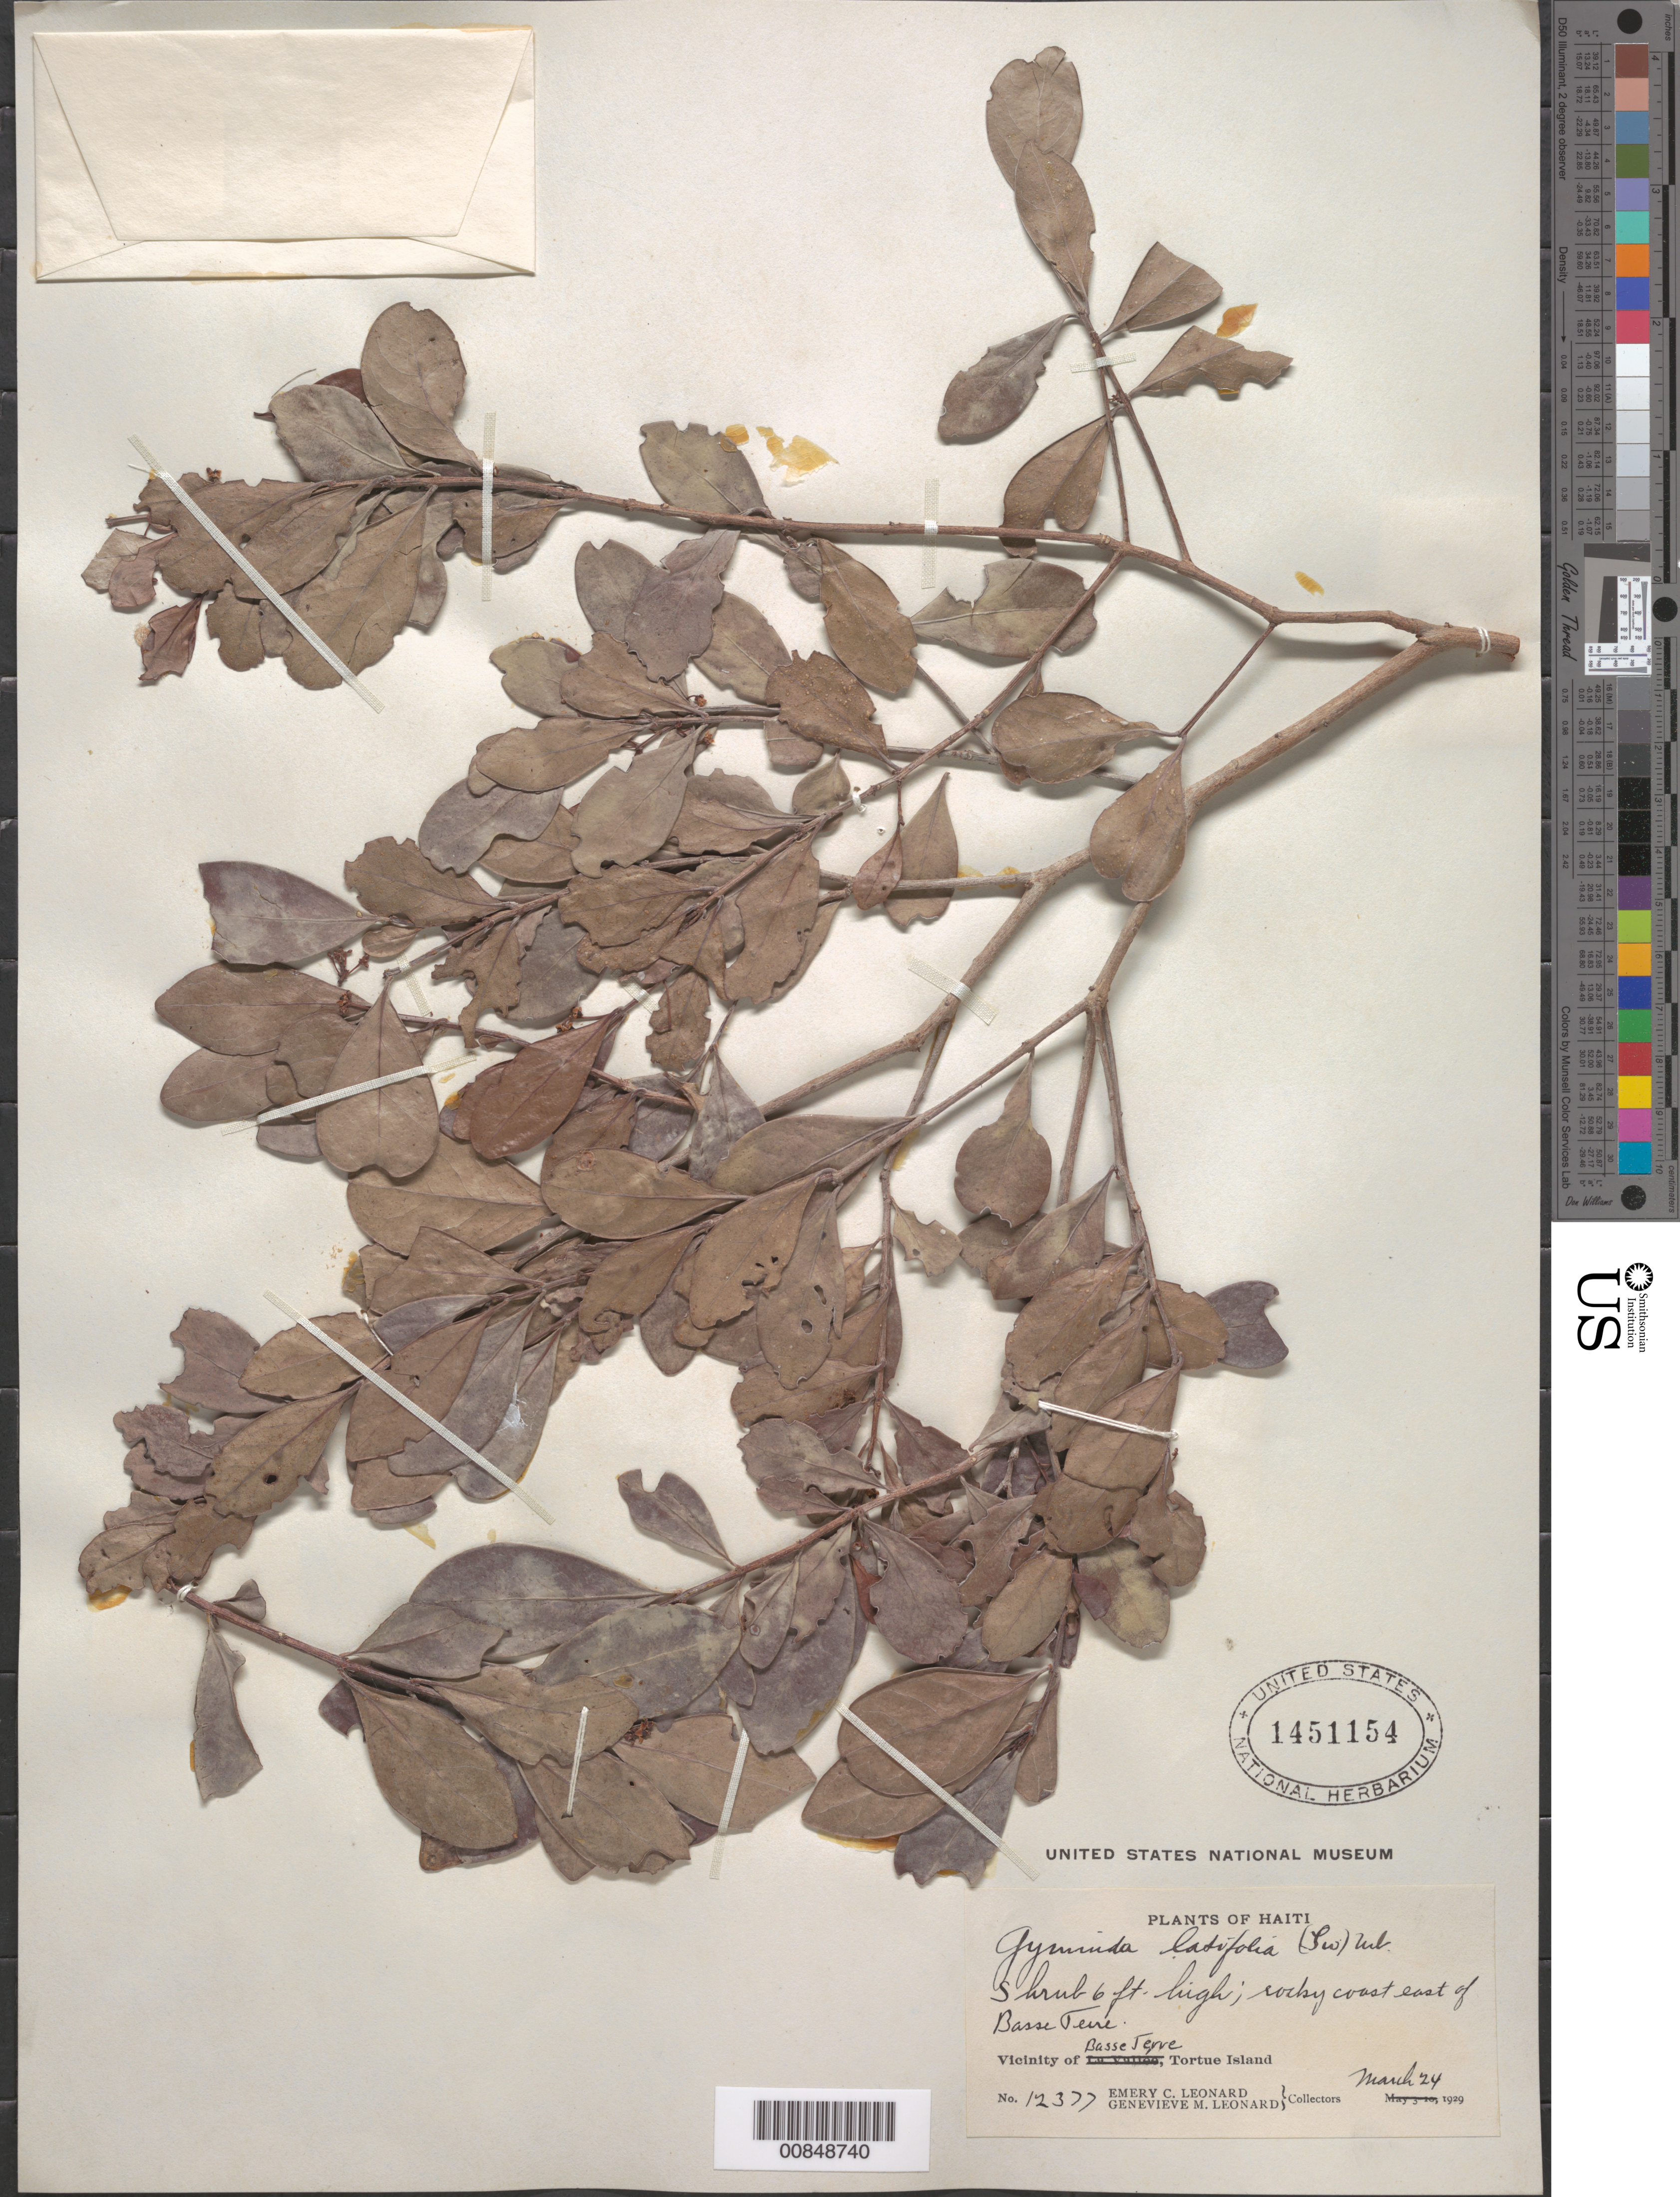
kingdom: Plantae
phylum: Tracheophyta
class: Magnoliopsida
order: Celastrales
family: Celastraceae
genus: Gyminda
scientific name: Gyminda latifolia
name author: (Sw.) Urb.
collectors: E. C. Leonard & G. M. Leonard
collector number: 12377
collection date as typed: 24 Mar 1929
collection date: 1929-03-24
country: Haiti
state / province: Nord-Ouest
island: Île de la Tortue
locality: Vicinity of Basse Terre, E of town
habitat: Rocky coast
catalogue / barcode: US 1451154